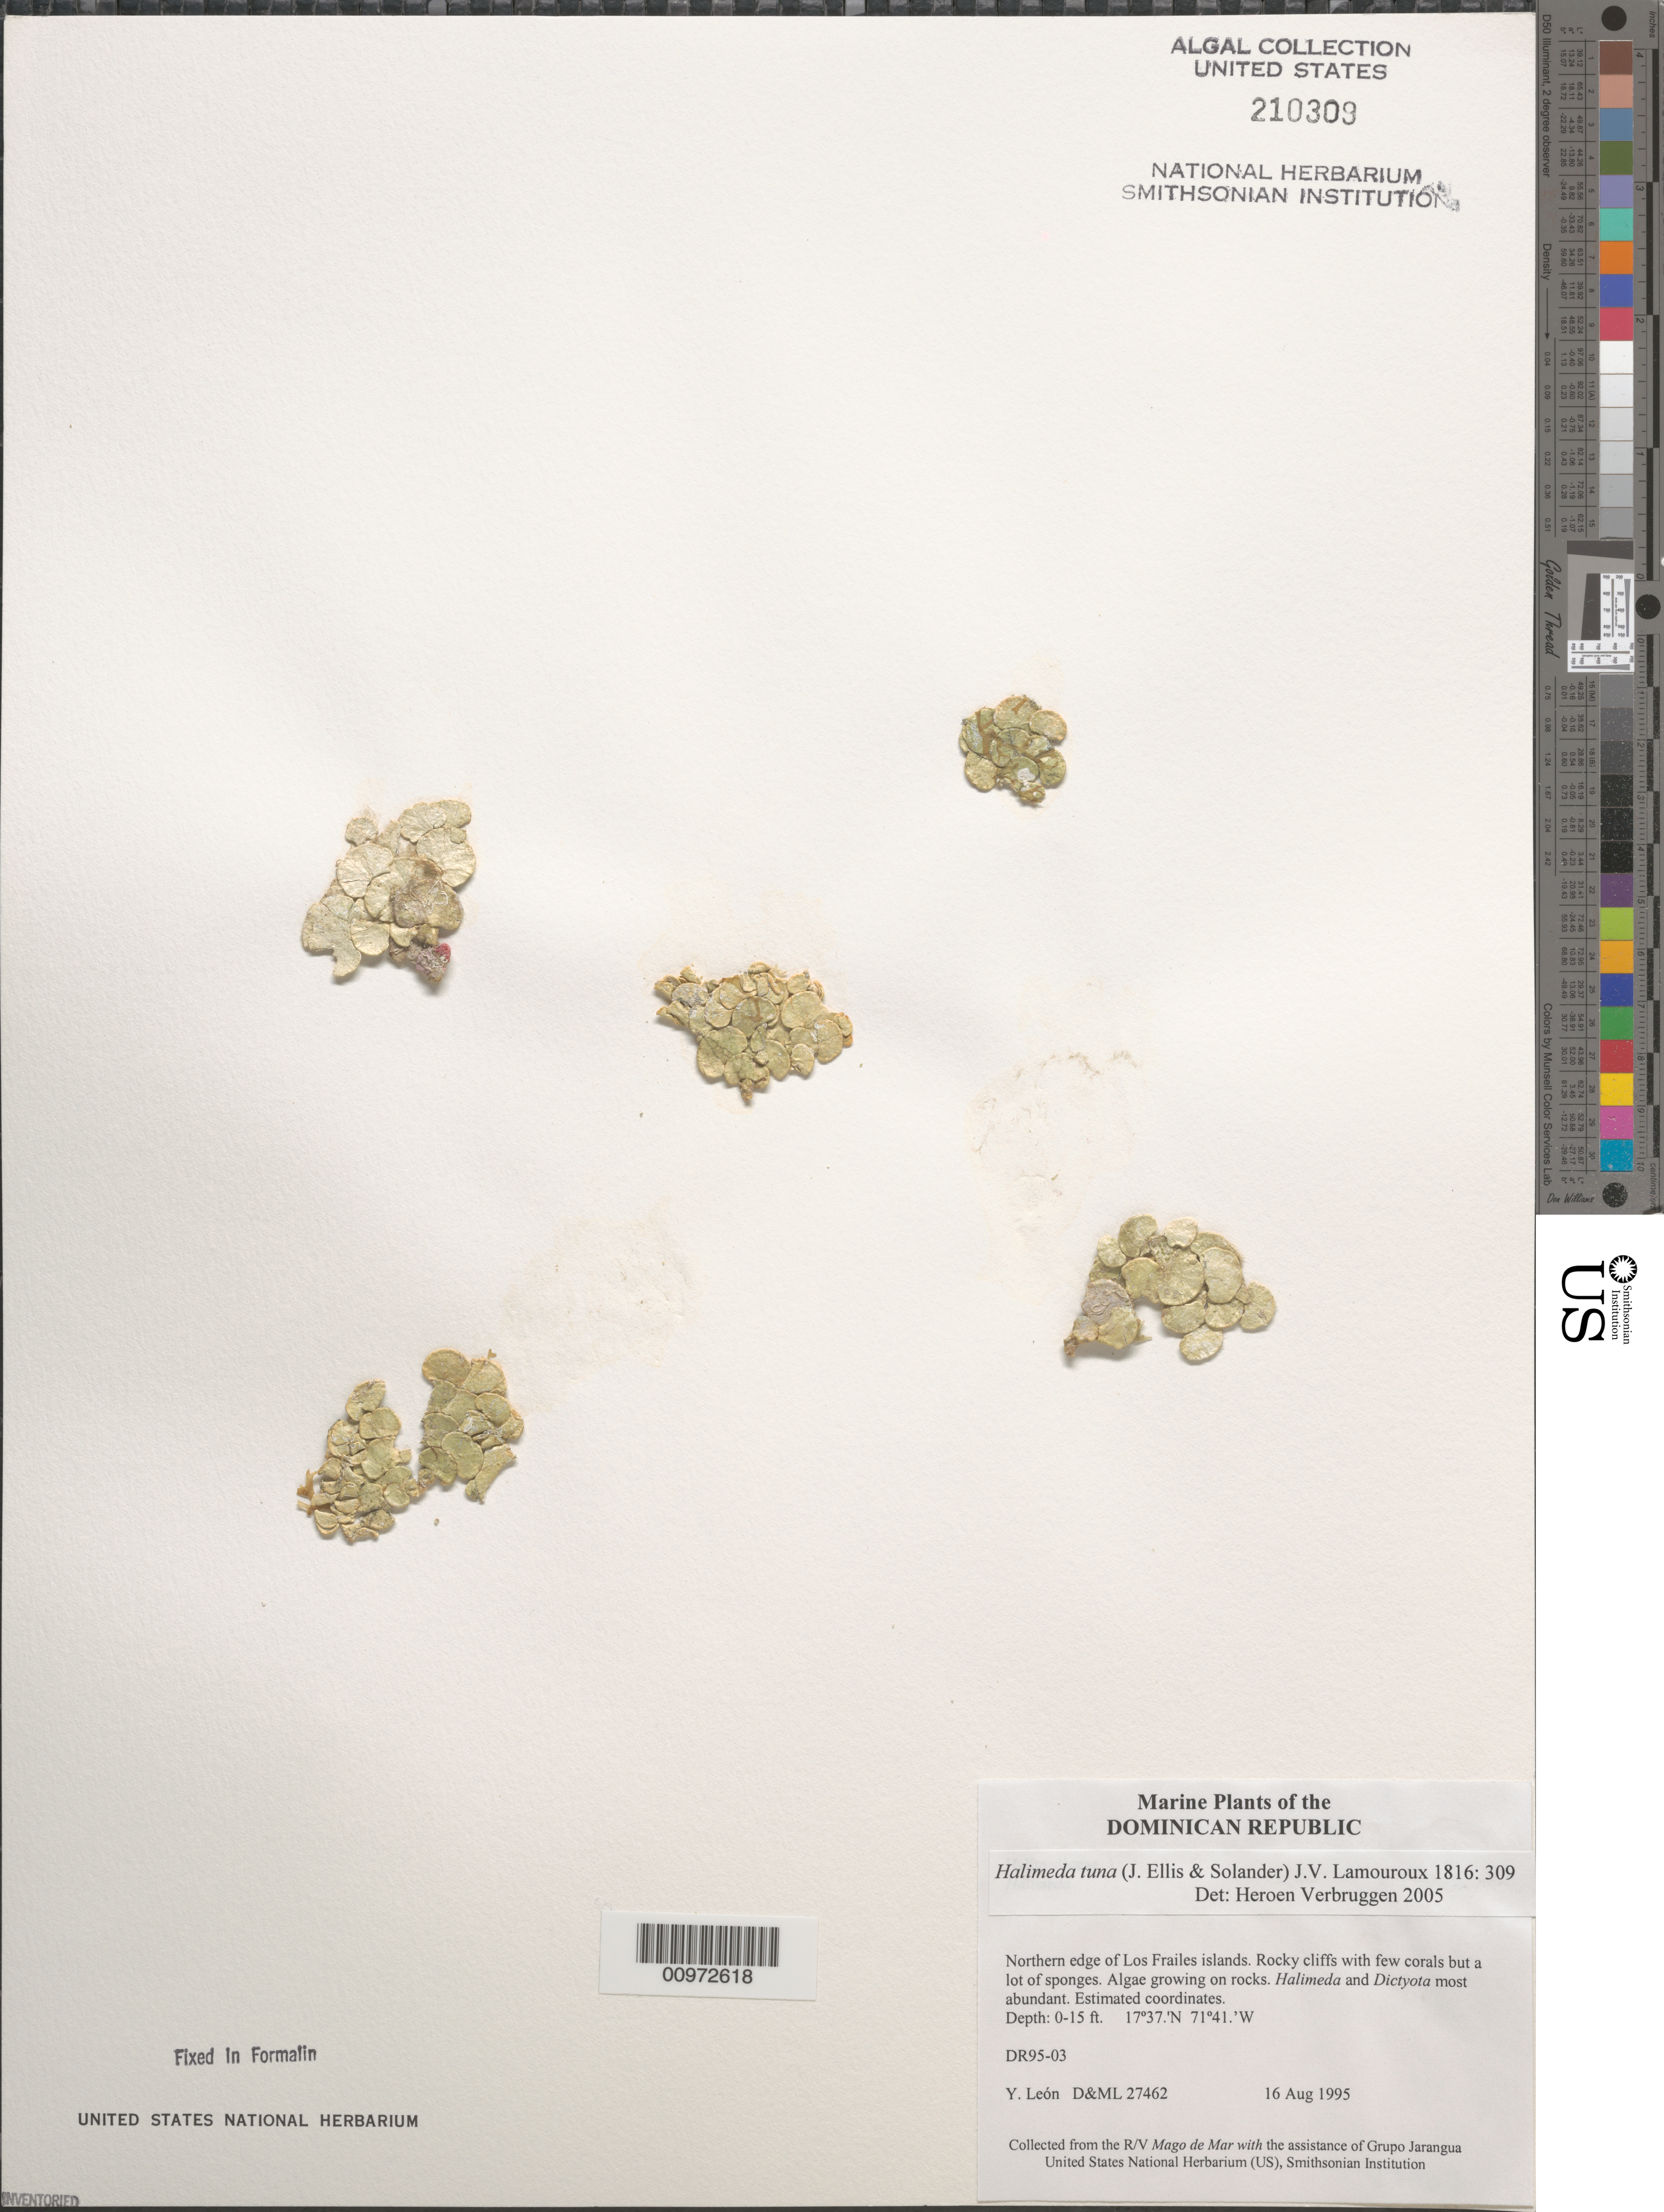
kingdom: Plantae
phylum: Chlorophyta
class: Ulvophyceae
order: Bryopsidales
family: Halimedaceae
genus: Halimeda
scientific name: Halimeda tuna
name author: (J. Ellis & Sol.) J.V.Lamouroux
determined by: Verbruggen, H.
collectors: Y. León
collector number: D&ML 27462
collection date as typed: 16 Aug 1995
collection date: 1995-08-16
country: Dominican Republic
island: Los Frailes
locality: Northern edge of the islands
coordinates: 17 37'N, 71 41'W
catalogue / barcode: US 210309